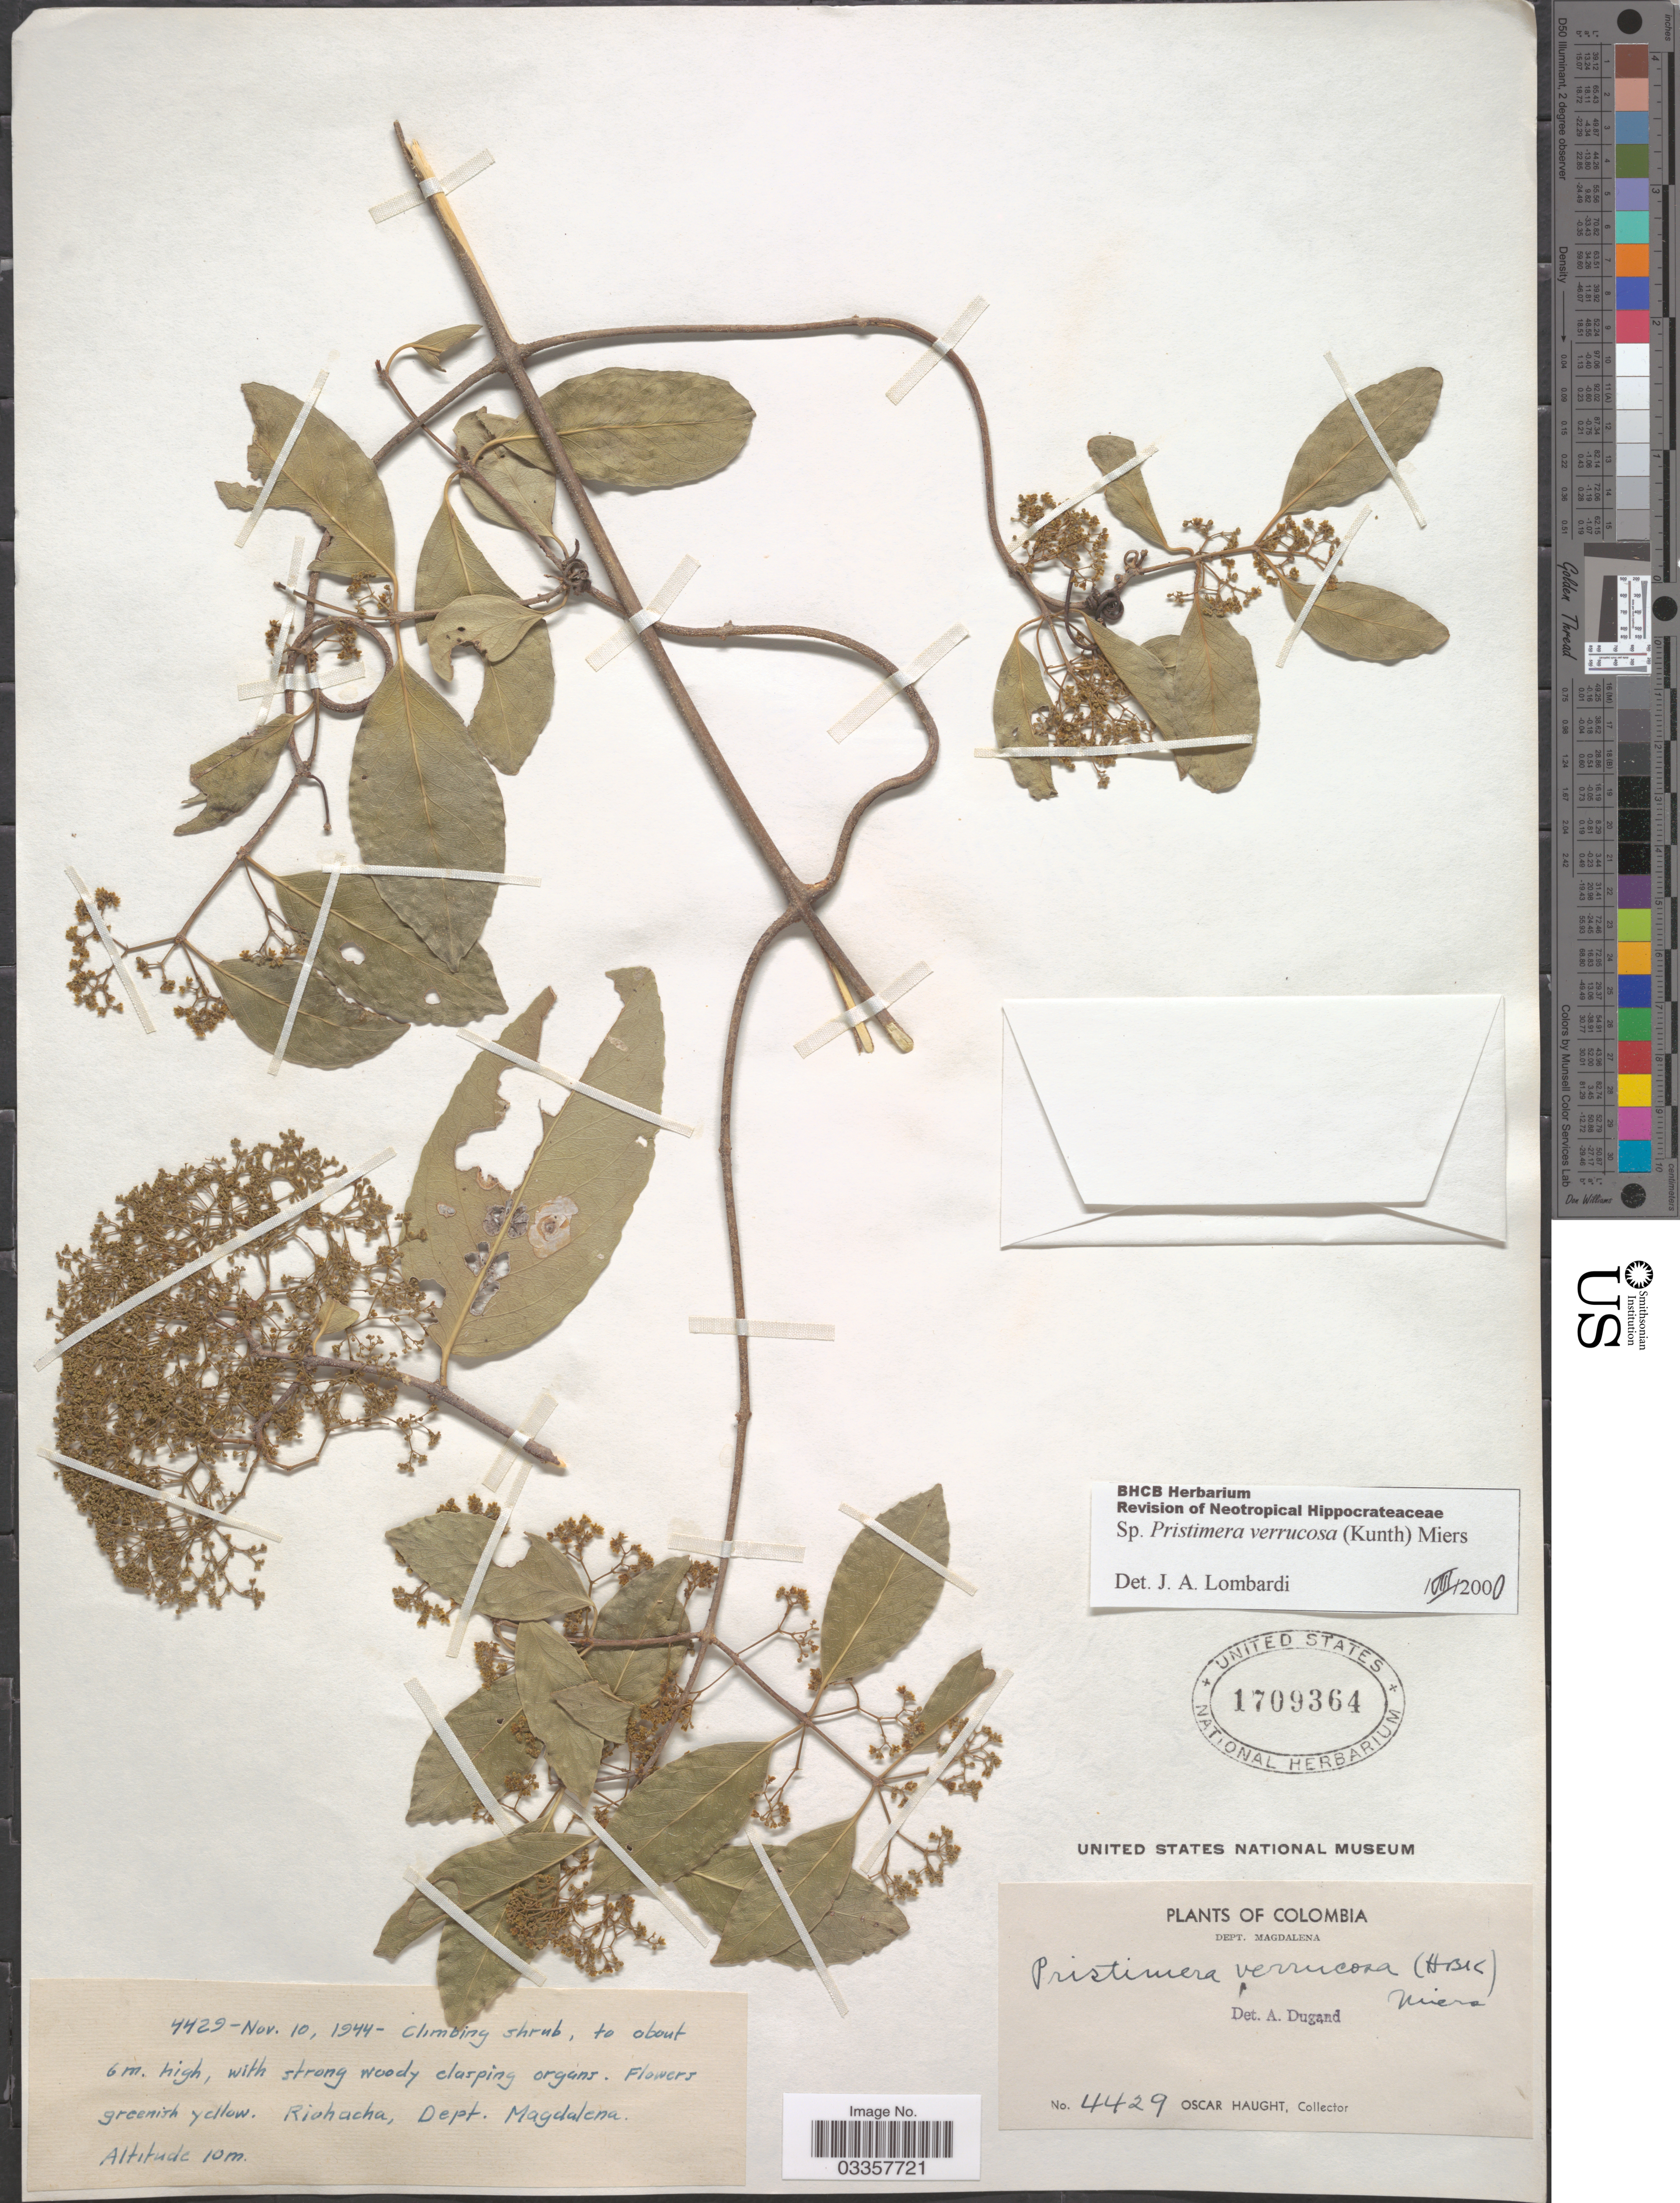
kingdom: Plantae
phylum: Tracheophyta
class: Magnoliopsida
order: Celastrales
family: Celastraceae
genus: Pristimera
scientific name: Pristimera verrucosa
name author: (Kunth) Miers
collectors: O. L. Haught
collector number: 4429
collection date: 1944-11-10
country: Colombia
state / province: Magdalena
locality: Riohacha, Dept. Magdalena.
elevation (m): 10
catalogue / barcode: US 1709364